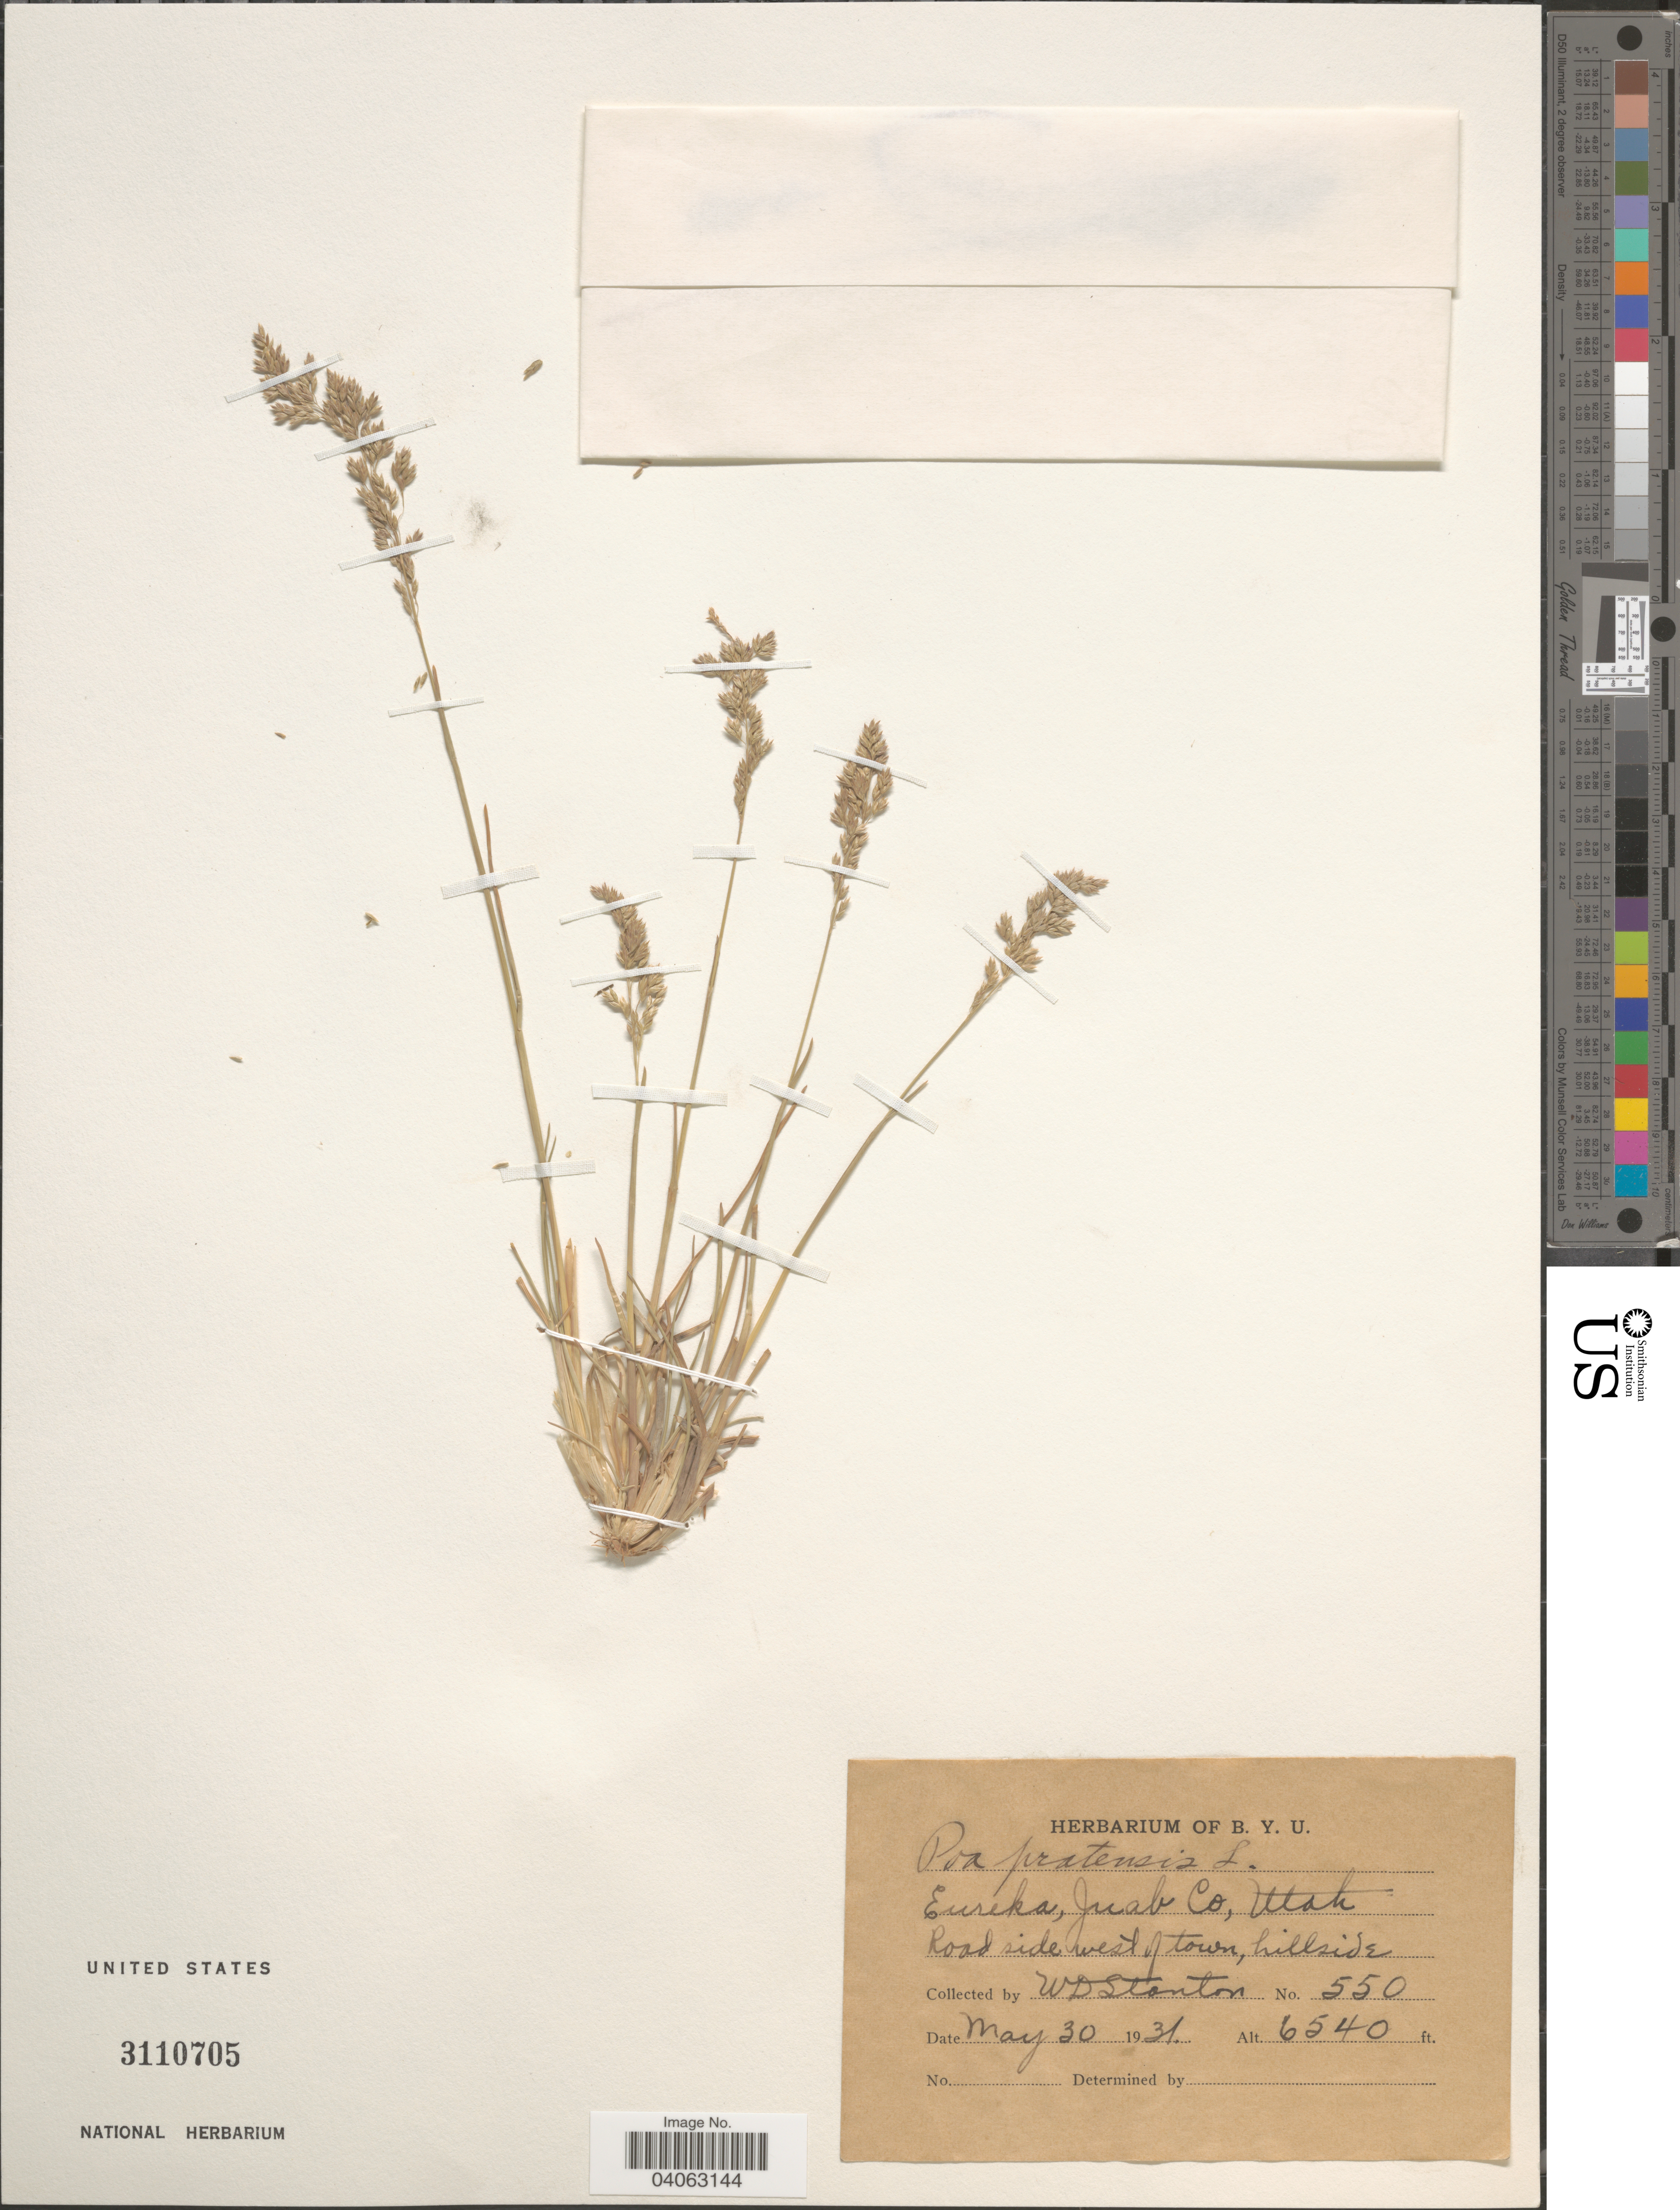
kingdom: Plantae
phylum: Tracheophyta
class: Liliopsida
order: Poales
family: Poaceae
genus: Poa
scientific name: Poa pratensis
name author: L.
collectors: W. Stanton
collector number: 550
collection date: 1931-05-30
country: United States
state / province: Utah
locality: Eureka, Juab Co. Road side west of town, hillside.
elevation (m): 1993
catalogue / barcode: US 3110705